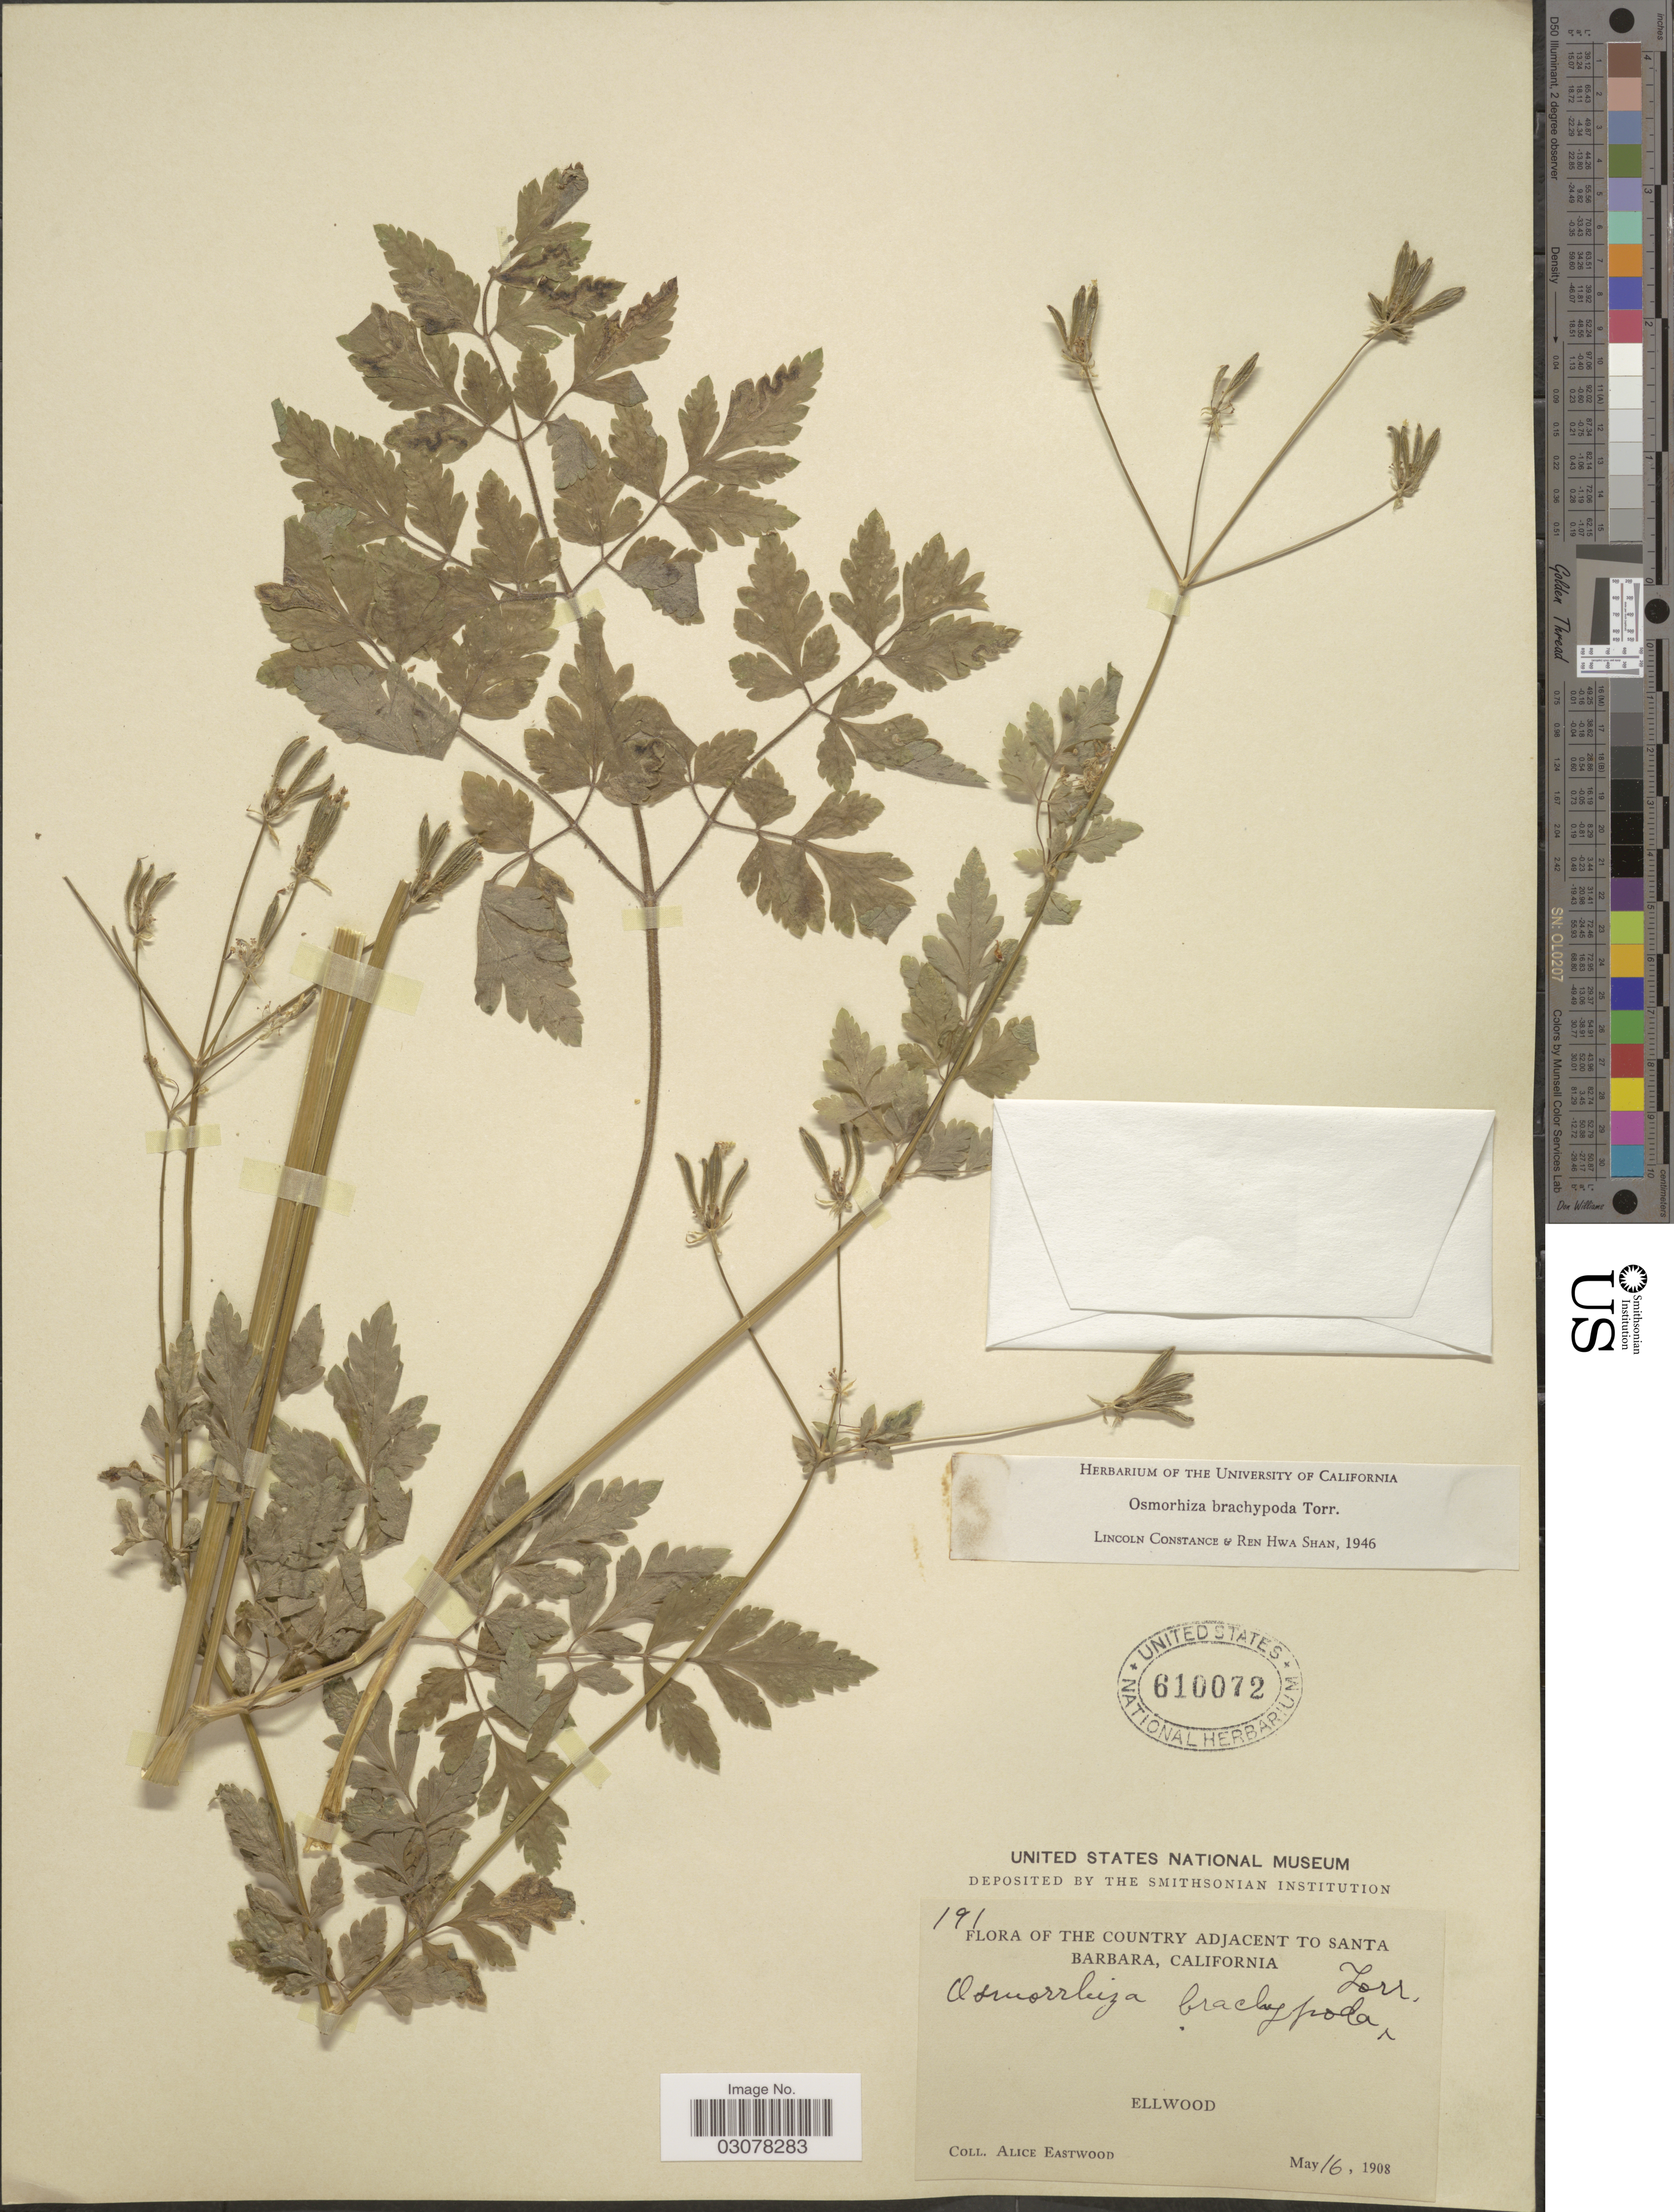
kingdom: Plantae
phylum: Tracheophyta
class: Magnoliopsida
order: Apiales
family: Apiaceae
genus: Osmorhiza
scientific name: Osmorhiza brachypoda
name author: Torr. ex Durand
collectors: A. Eastwood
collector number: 191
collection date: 1908-05-16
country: United States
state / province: California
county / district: Santa Barbara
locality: The Country Adjacent to Santa Barbara. Ellwood.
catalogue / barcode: US 610072